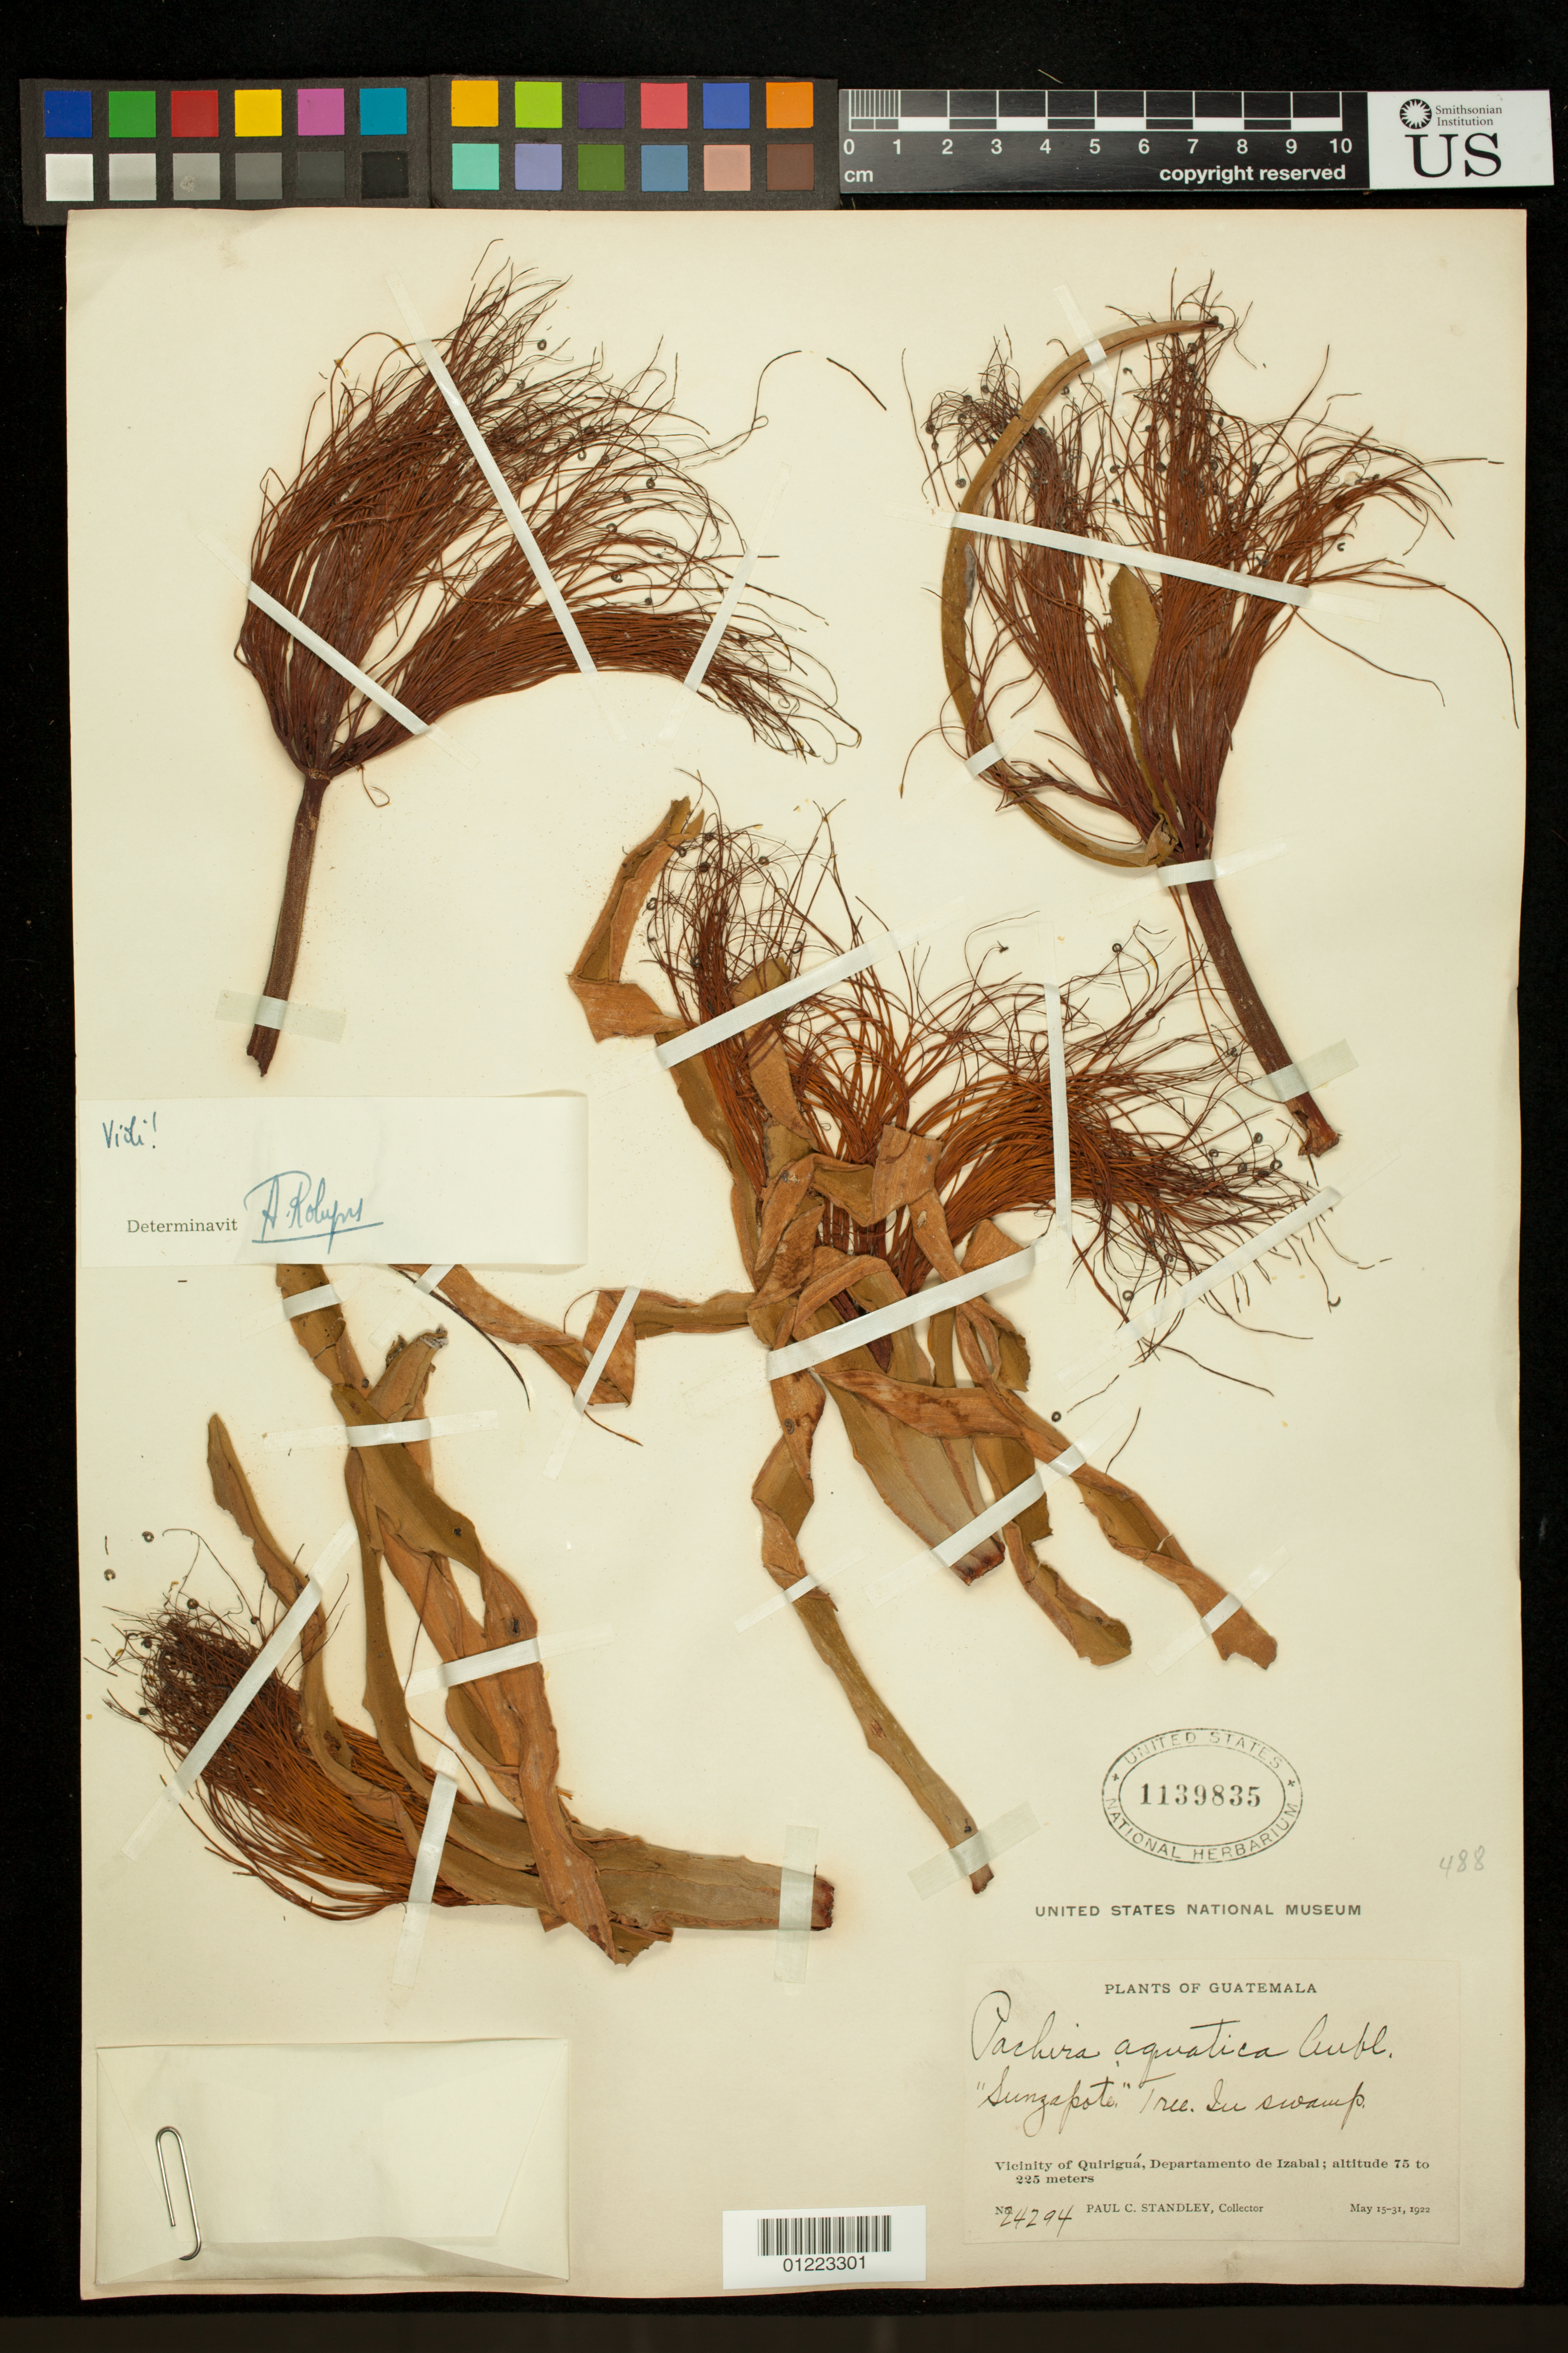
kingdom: Plantae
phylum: Tracheophyta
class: Magnoliopsida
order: Malvales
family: Malvaceae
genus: Pachira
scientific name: Pachira aquatica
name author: Aubl.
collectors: P. C. Standley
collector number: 24294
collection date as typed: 1922-05-15 to 1922-05-31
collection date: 1922-05-15/1922-05-31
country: Guatemala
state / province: Izabal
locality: Vicinity of Quiriguá, Departamento de Izabal.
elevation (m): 75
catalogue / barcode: US 1139835